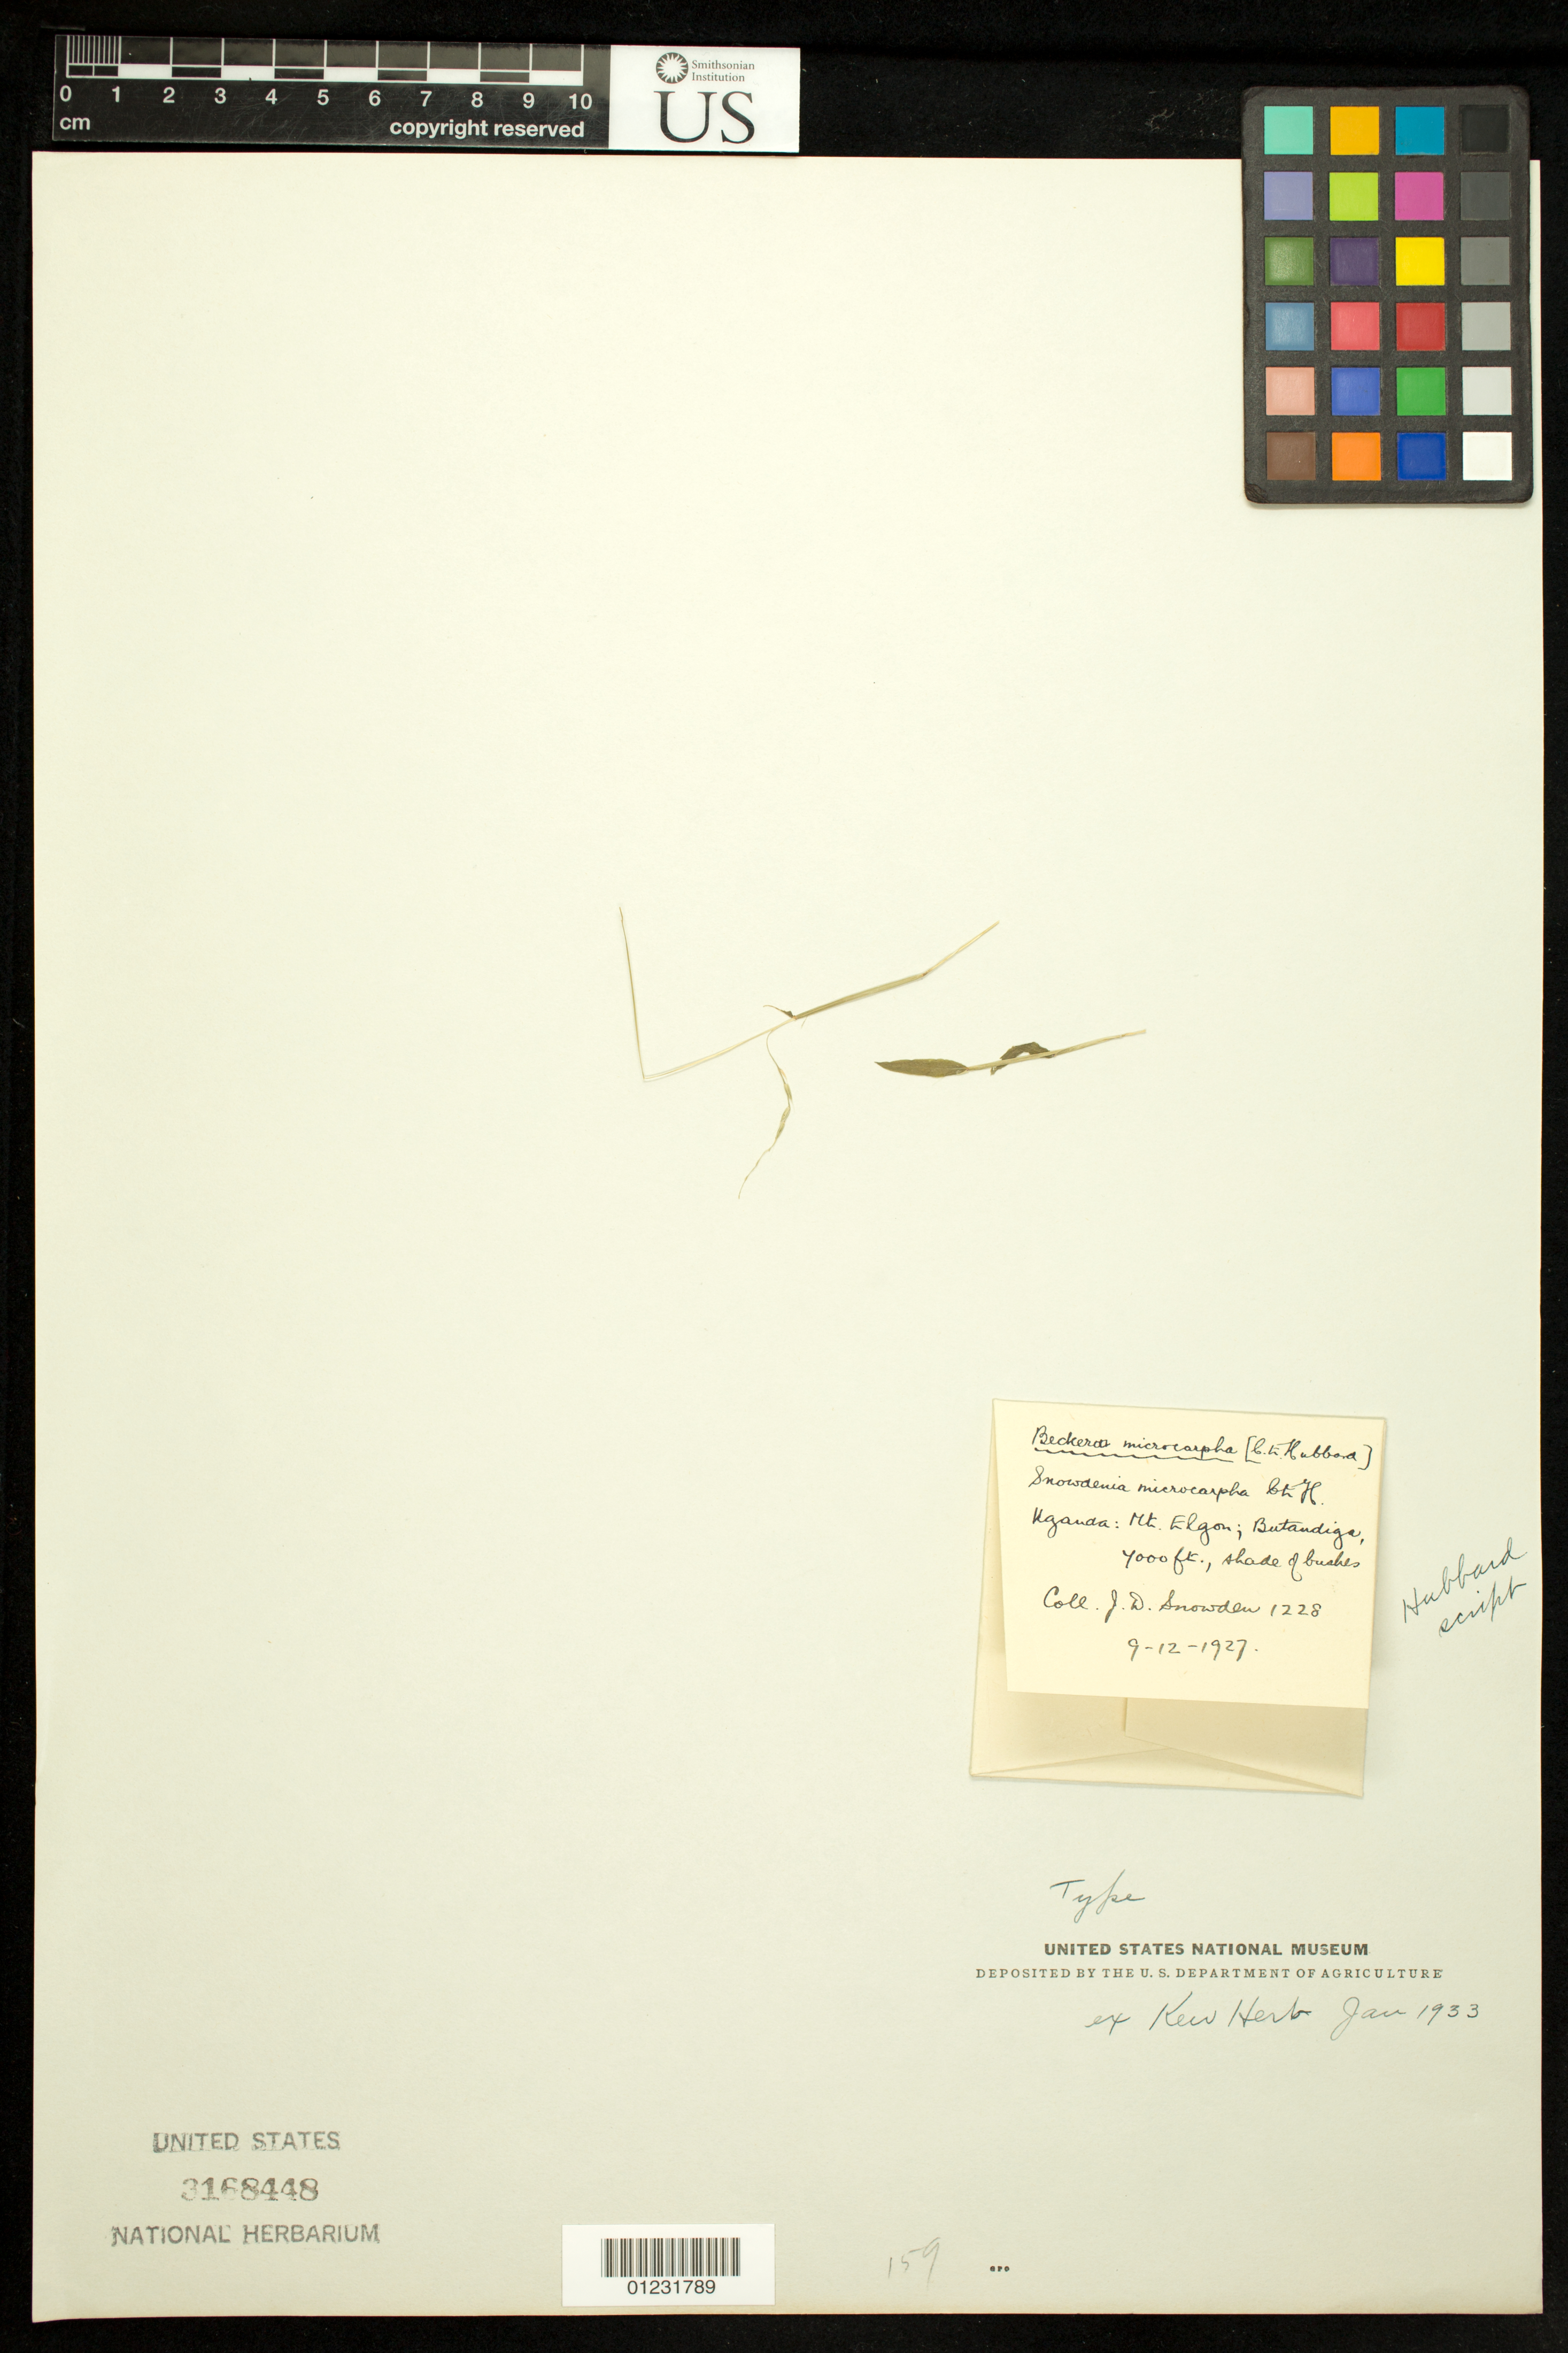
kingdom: Plantae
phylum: Tracheophyta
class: Liliopsida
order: Poales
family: Poaceae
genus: Snowdenia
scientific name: Snowdenia microcarpha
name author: C.E. Hubb.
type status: Type Collection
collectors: J. Snowden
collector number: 1228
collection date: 1927-12-09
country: Uganda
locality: Mt. Elgon, Butandiga.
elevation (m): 2134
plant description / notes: Fragmentary material of type specimen ex herb. Kew.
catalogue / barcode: US 3168448